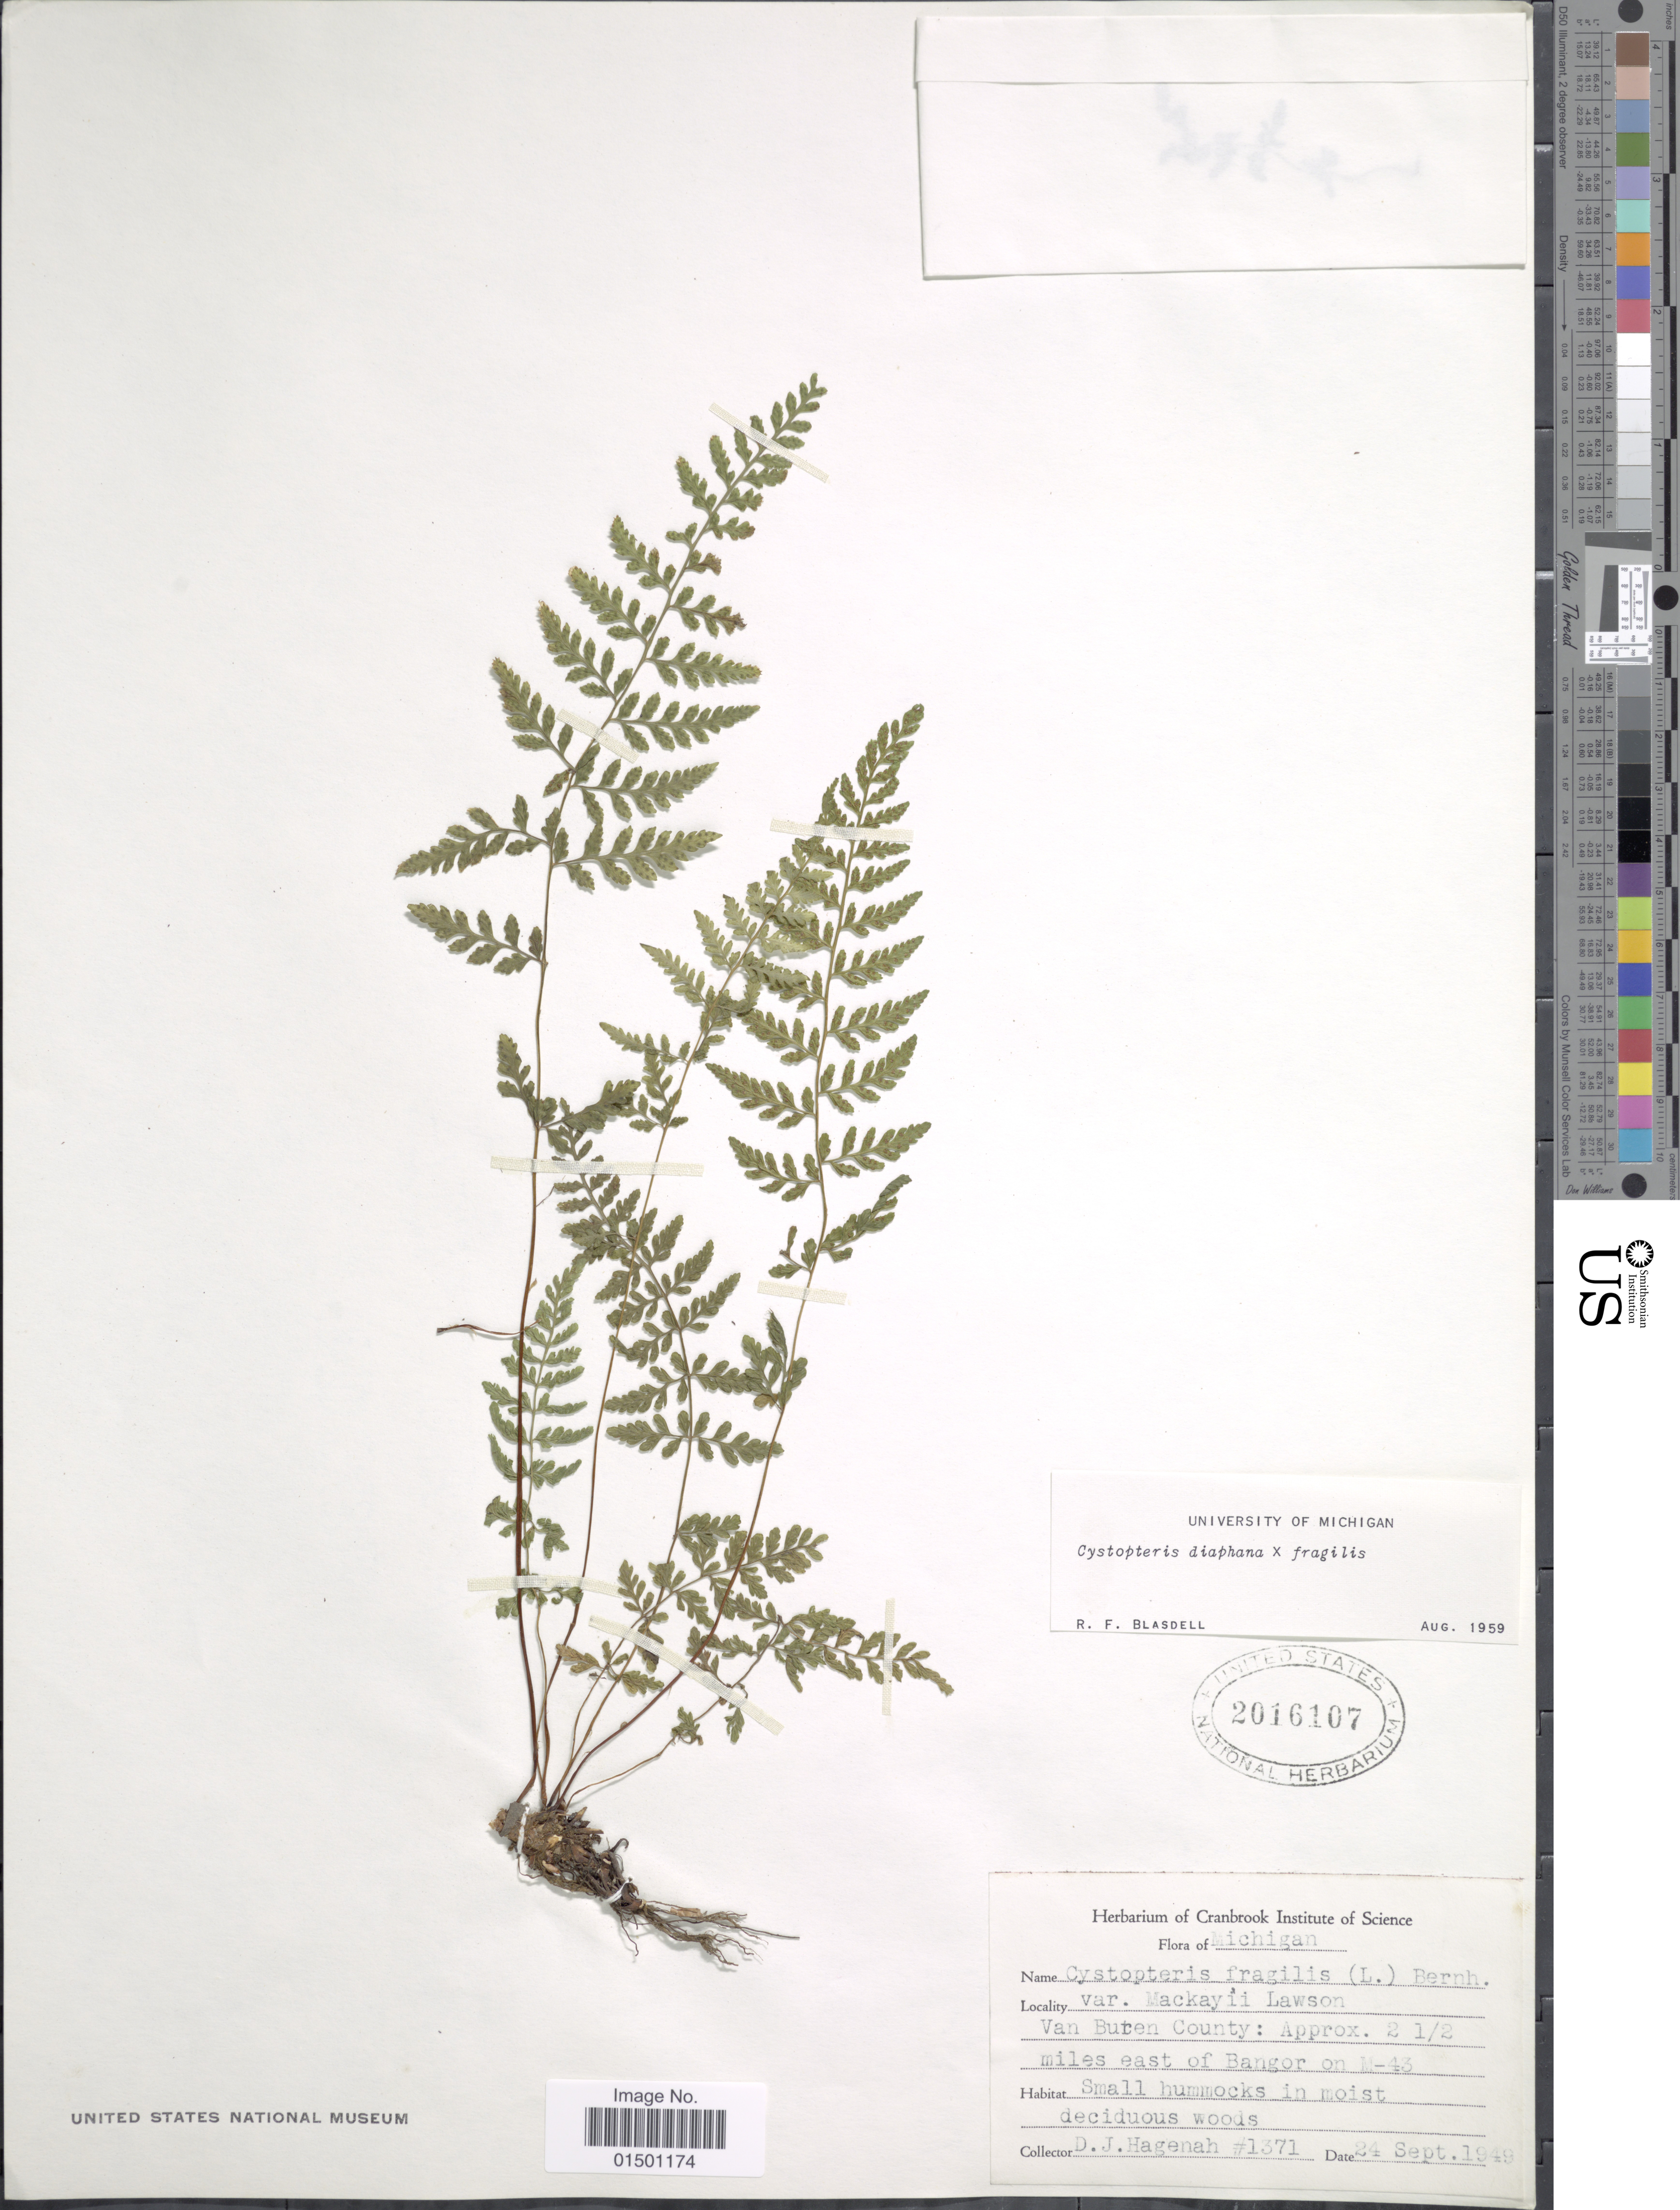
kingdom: Plantae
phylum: Tracheophyta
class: Polypodiopsida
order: Polypodiales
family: Cystopteridaceae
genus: Cystopteris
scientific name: Cystopteris diaphana x C. fragilis (L.) Bernh.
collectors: D. Hagenah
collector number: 1371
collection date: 1949-09-24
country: United States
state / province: Michigan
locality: Van Buren County: approx. 2 1/2 miles east of BAngor on M-43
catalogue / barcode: US 2016107